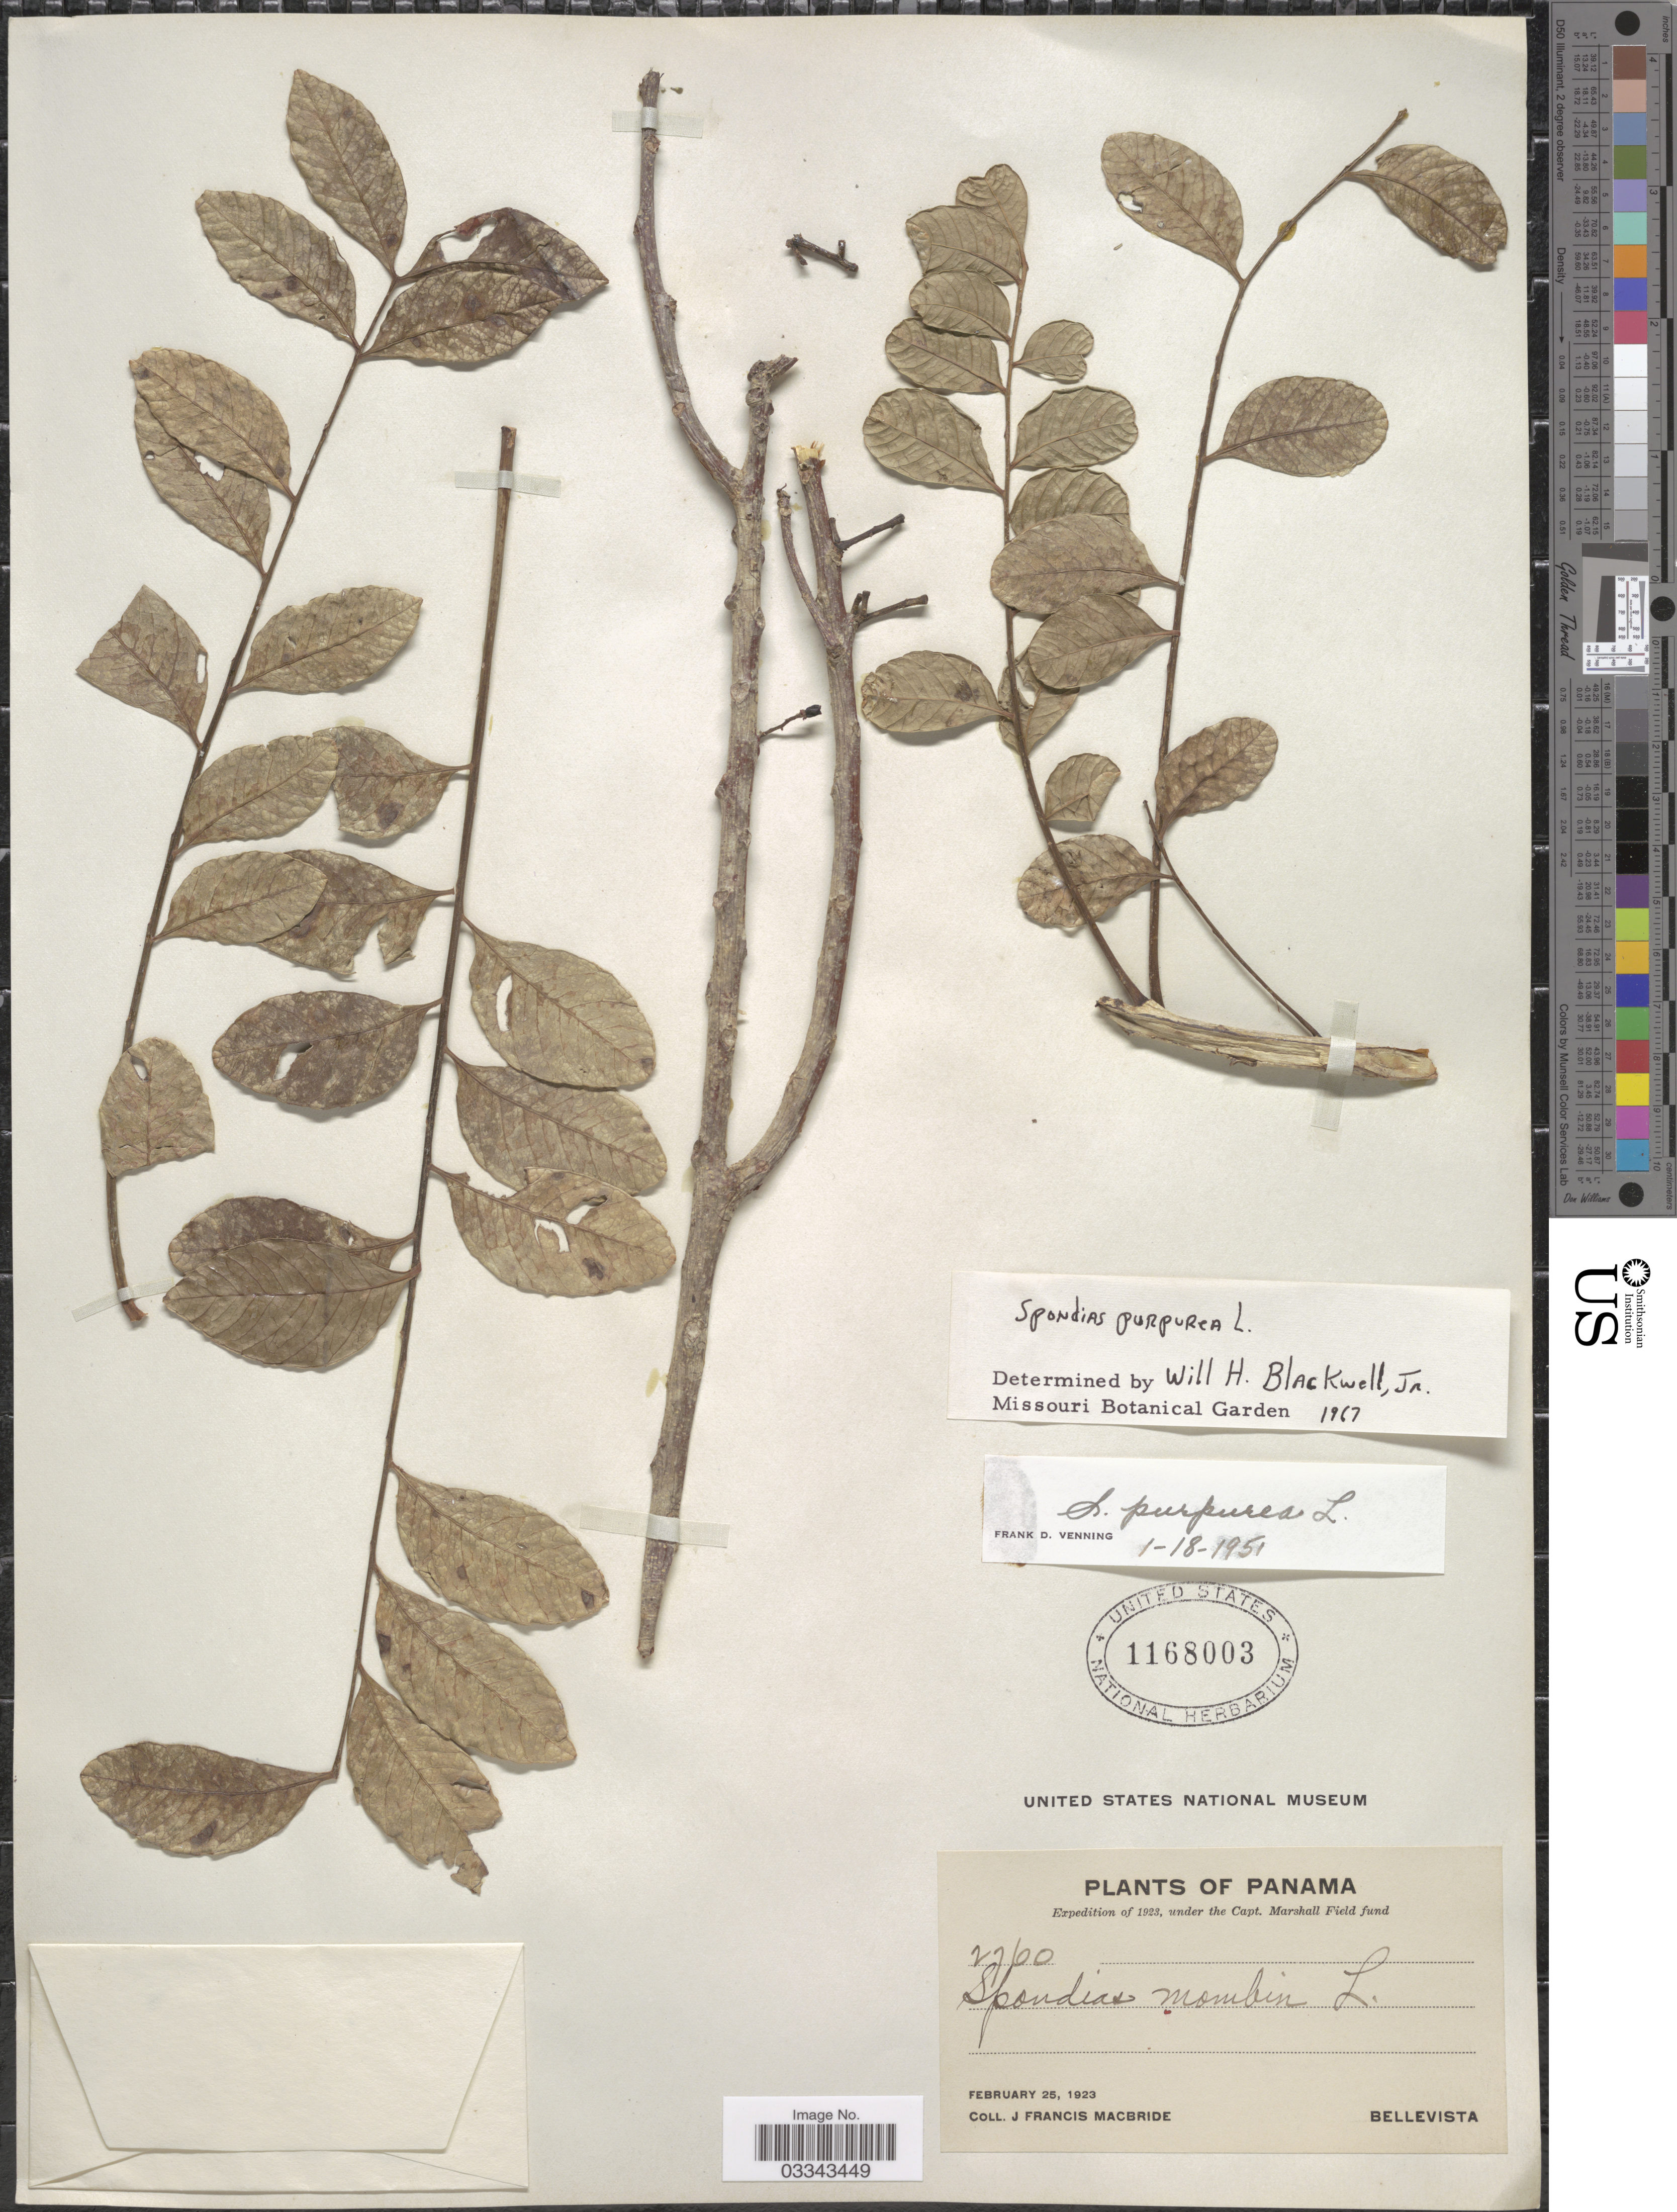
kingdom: Plantae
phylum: Tracheophyta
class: Magnoliopsida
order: Sapindales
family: Anacardiaceae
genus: Spondias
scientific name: Spondias purpurea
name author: L.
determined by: Mitchell, John D.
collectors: J. F. Macbride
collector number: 2760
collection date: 1923-02-25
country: Panama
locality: Bellevista.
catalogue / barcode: US 1168003